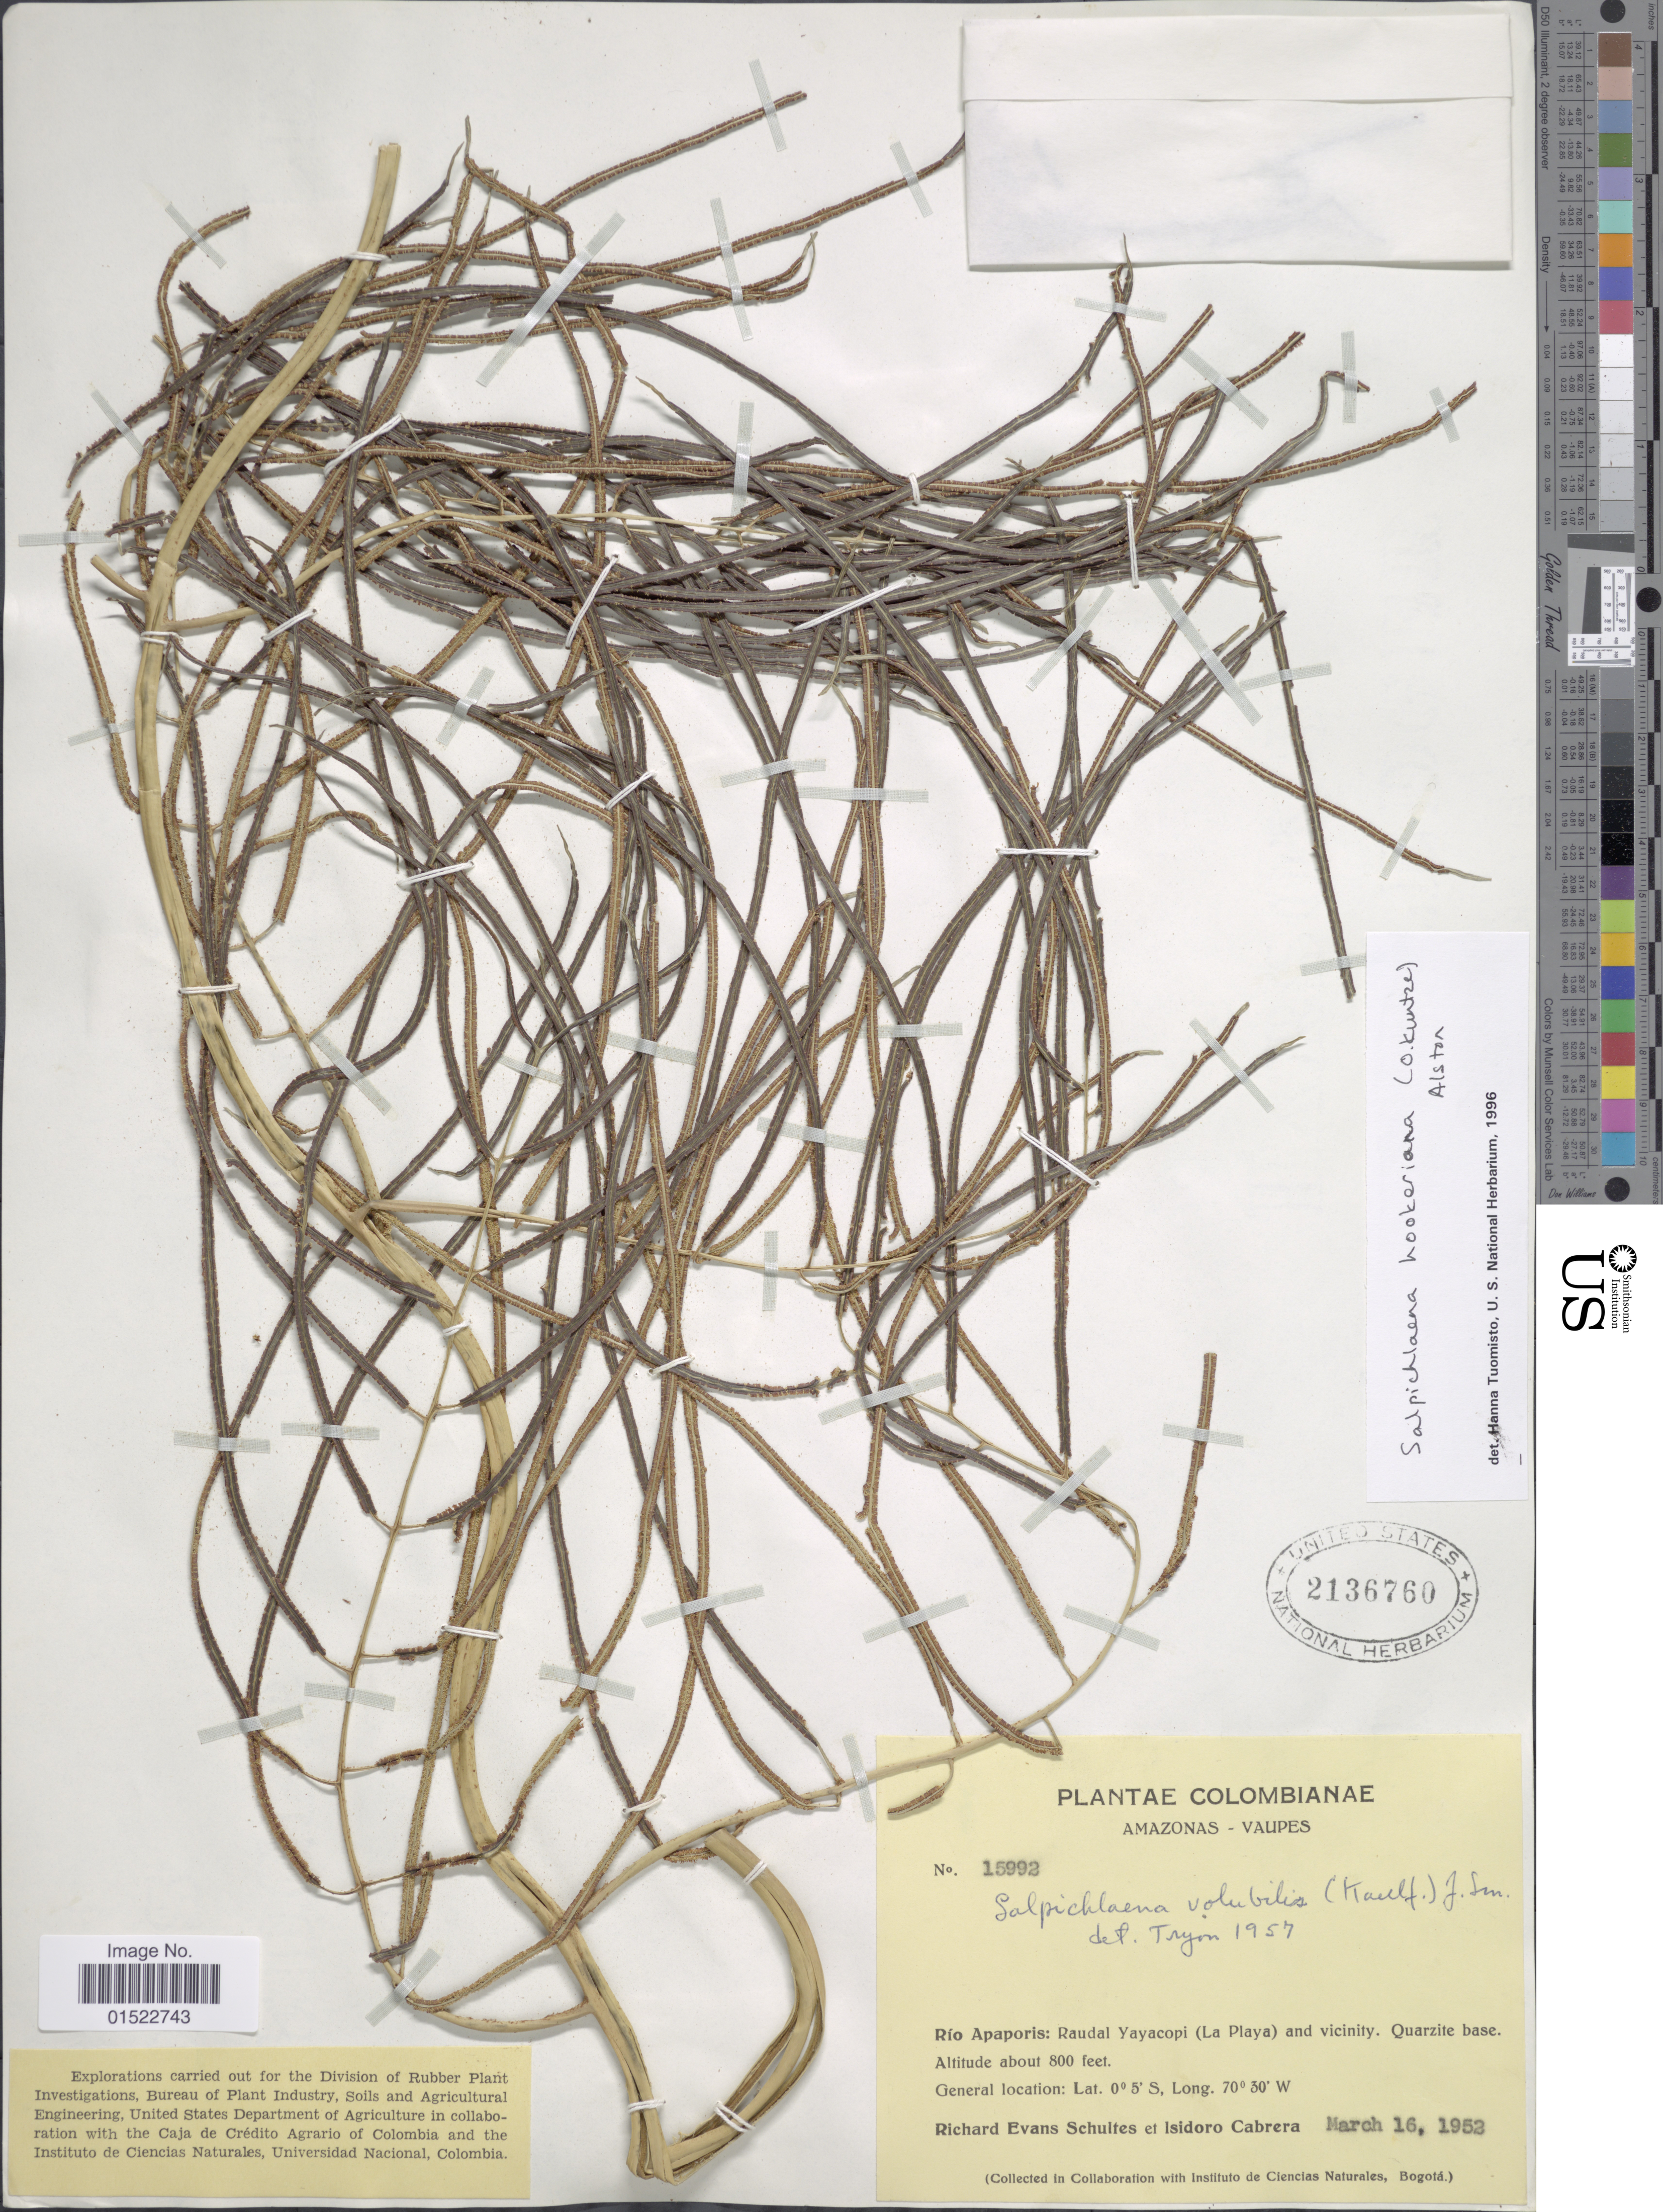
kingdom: Plantae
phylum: Tracheophyta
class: Polypodiopsida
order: Polypodiales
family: Blechnaceae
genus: Salpichlaena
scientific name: Salpichlaena hookeriana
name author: (Kuntze) Alston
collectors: R. E. Schultes & I. Cabrera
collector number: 15992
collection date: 1952-03-16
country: Colombia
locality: Amazonas-Vaupes, Rio Apaporis: Raudal Yayacopi (La Playa) and vicinity, Quarzite bas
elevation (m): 244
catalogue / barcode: US 2136760